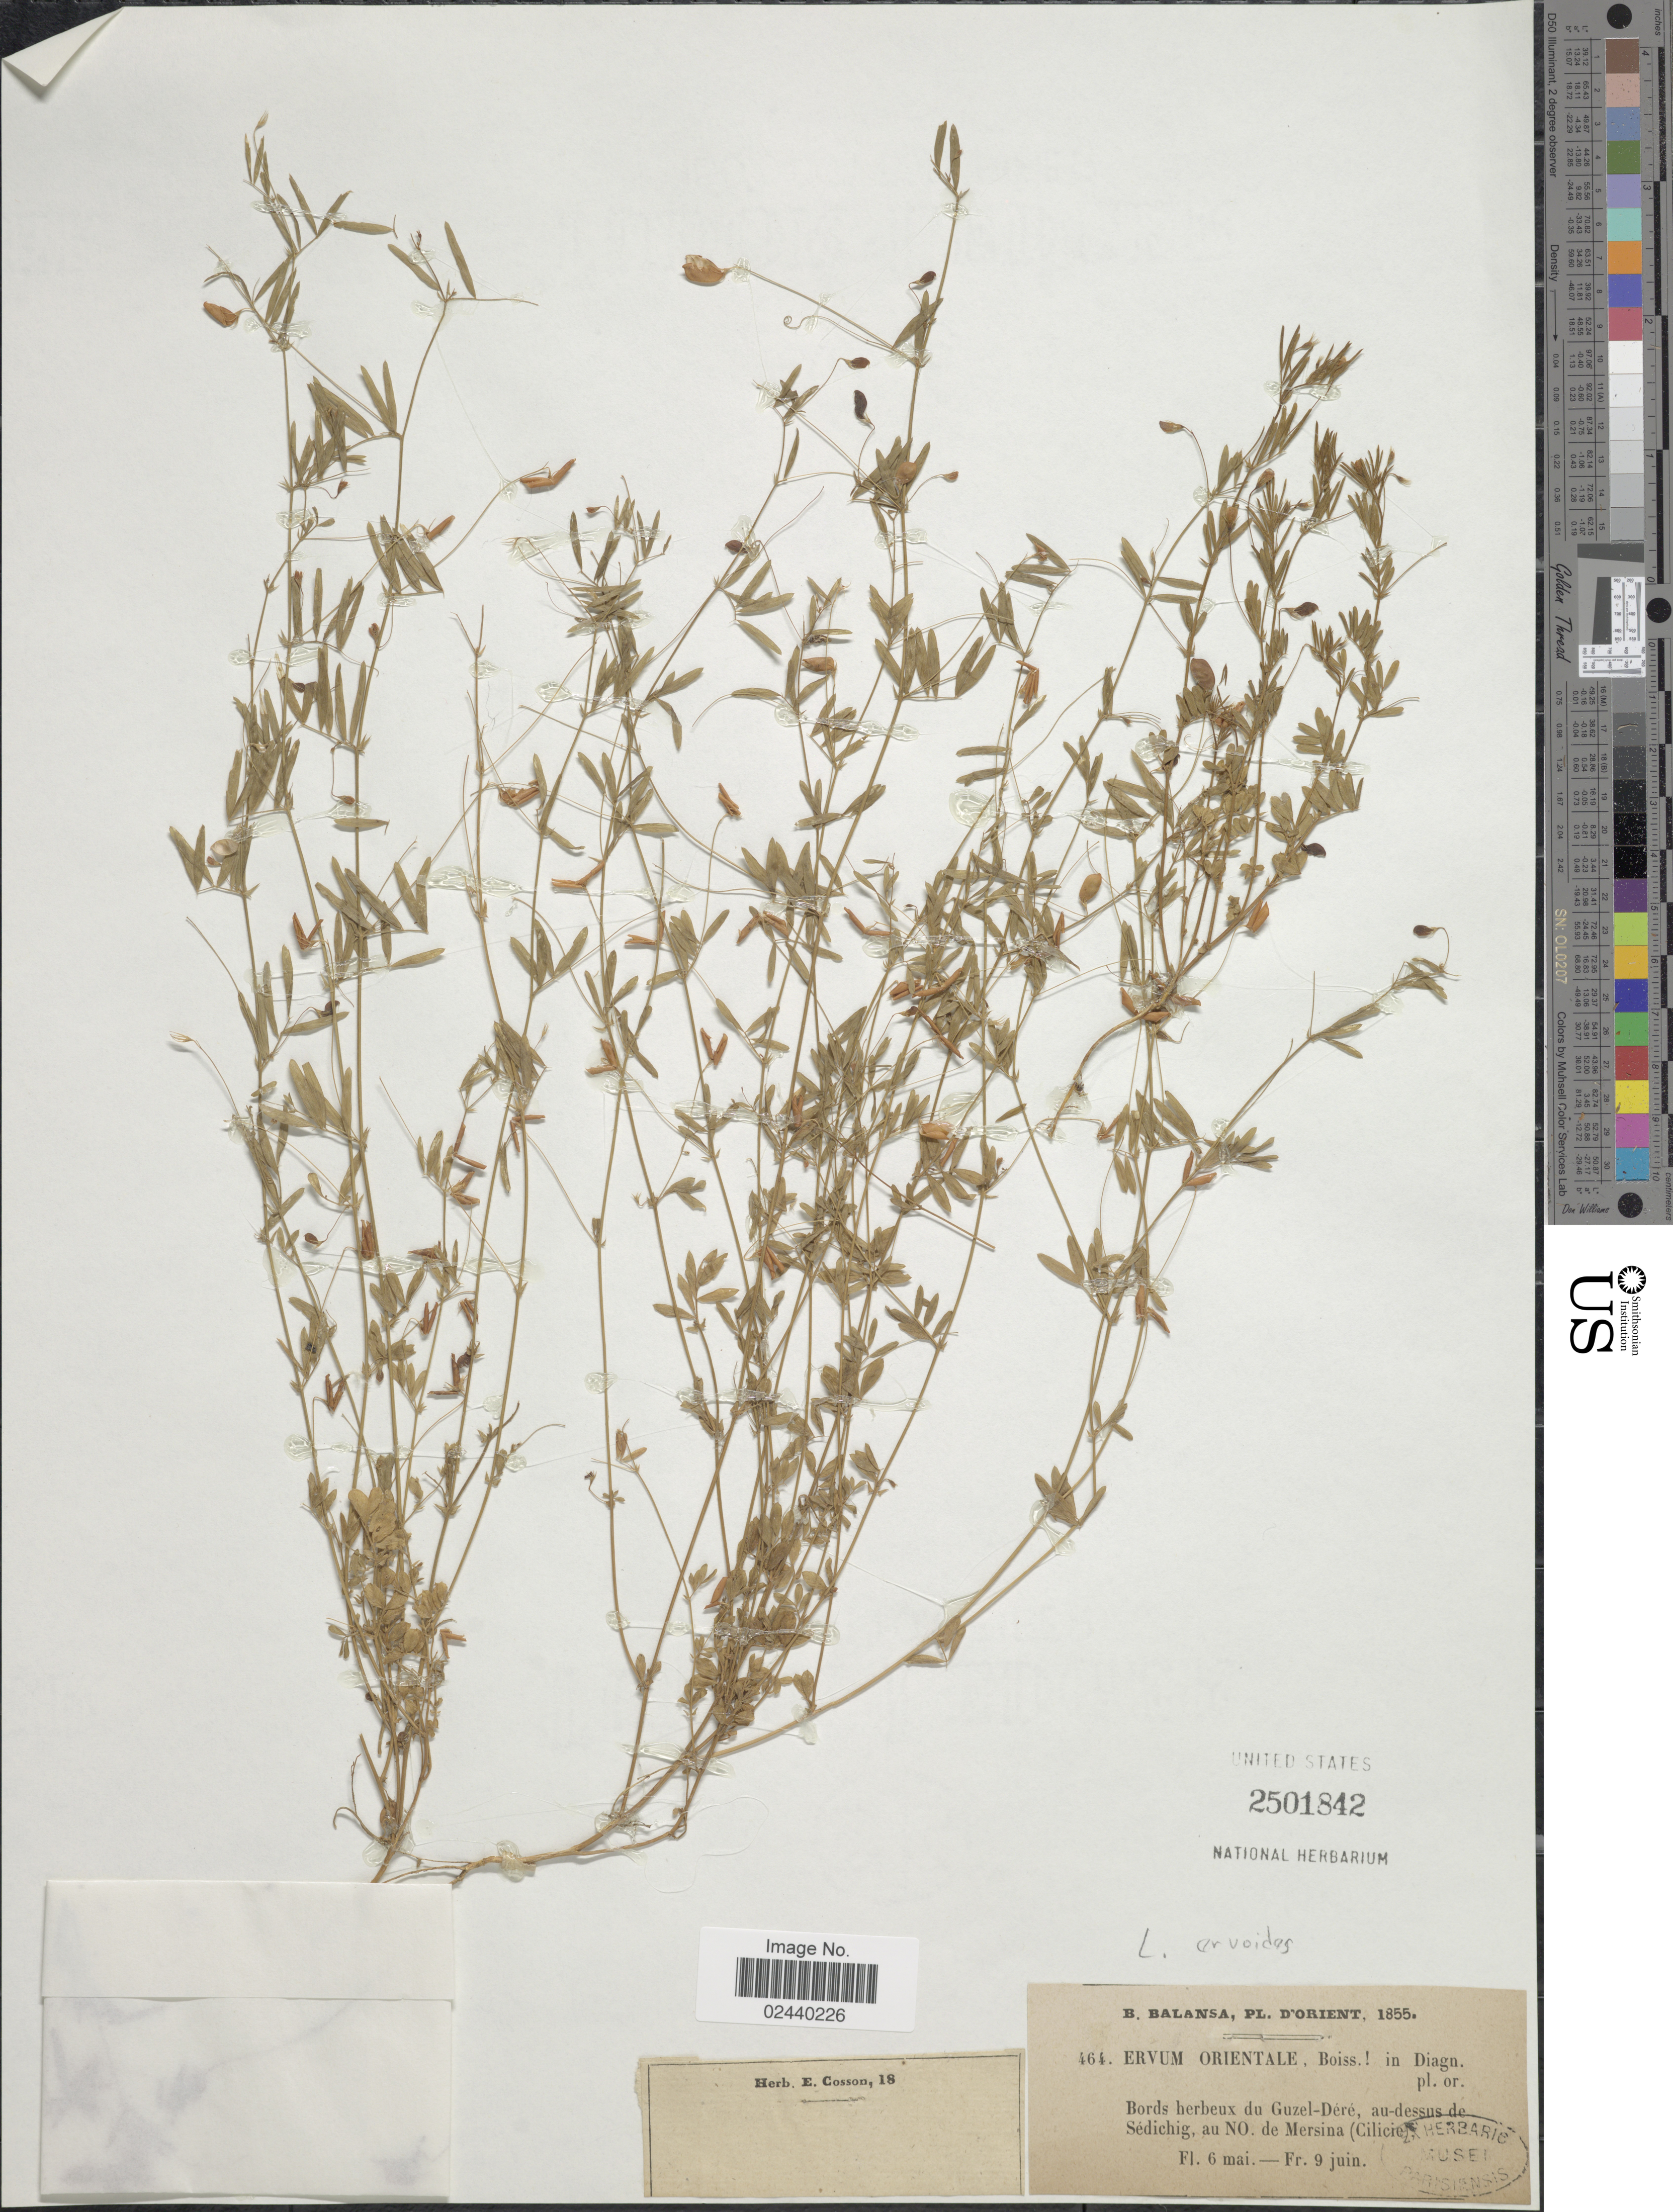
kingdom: Plantae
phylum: Tracheophyta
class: Magnoliopsida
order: Fabales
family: Fabaceae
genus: Vicia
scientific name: Vicia lenticula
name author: (Hoppe) Janka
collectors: B. Balansa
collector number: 464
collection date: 1855-05-06/1855-06-09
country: Turkey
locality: D'Orient, Bprds herbeux du Guzel-Derem au-dessus de Sedichig, au NO. de Mersina (Cilicie).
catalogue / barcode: US 2501842